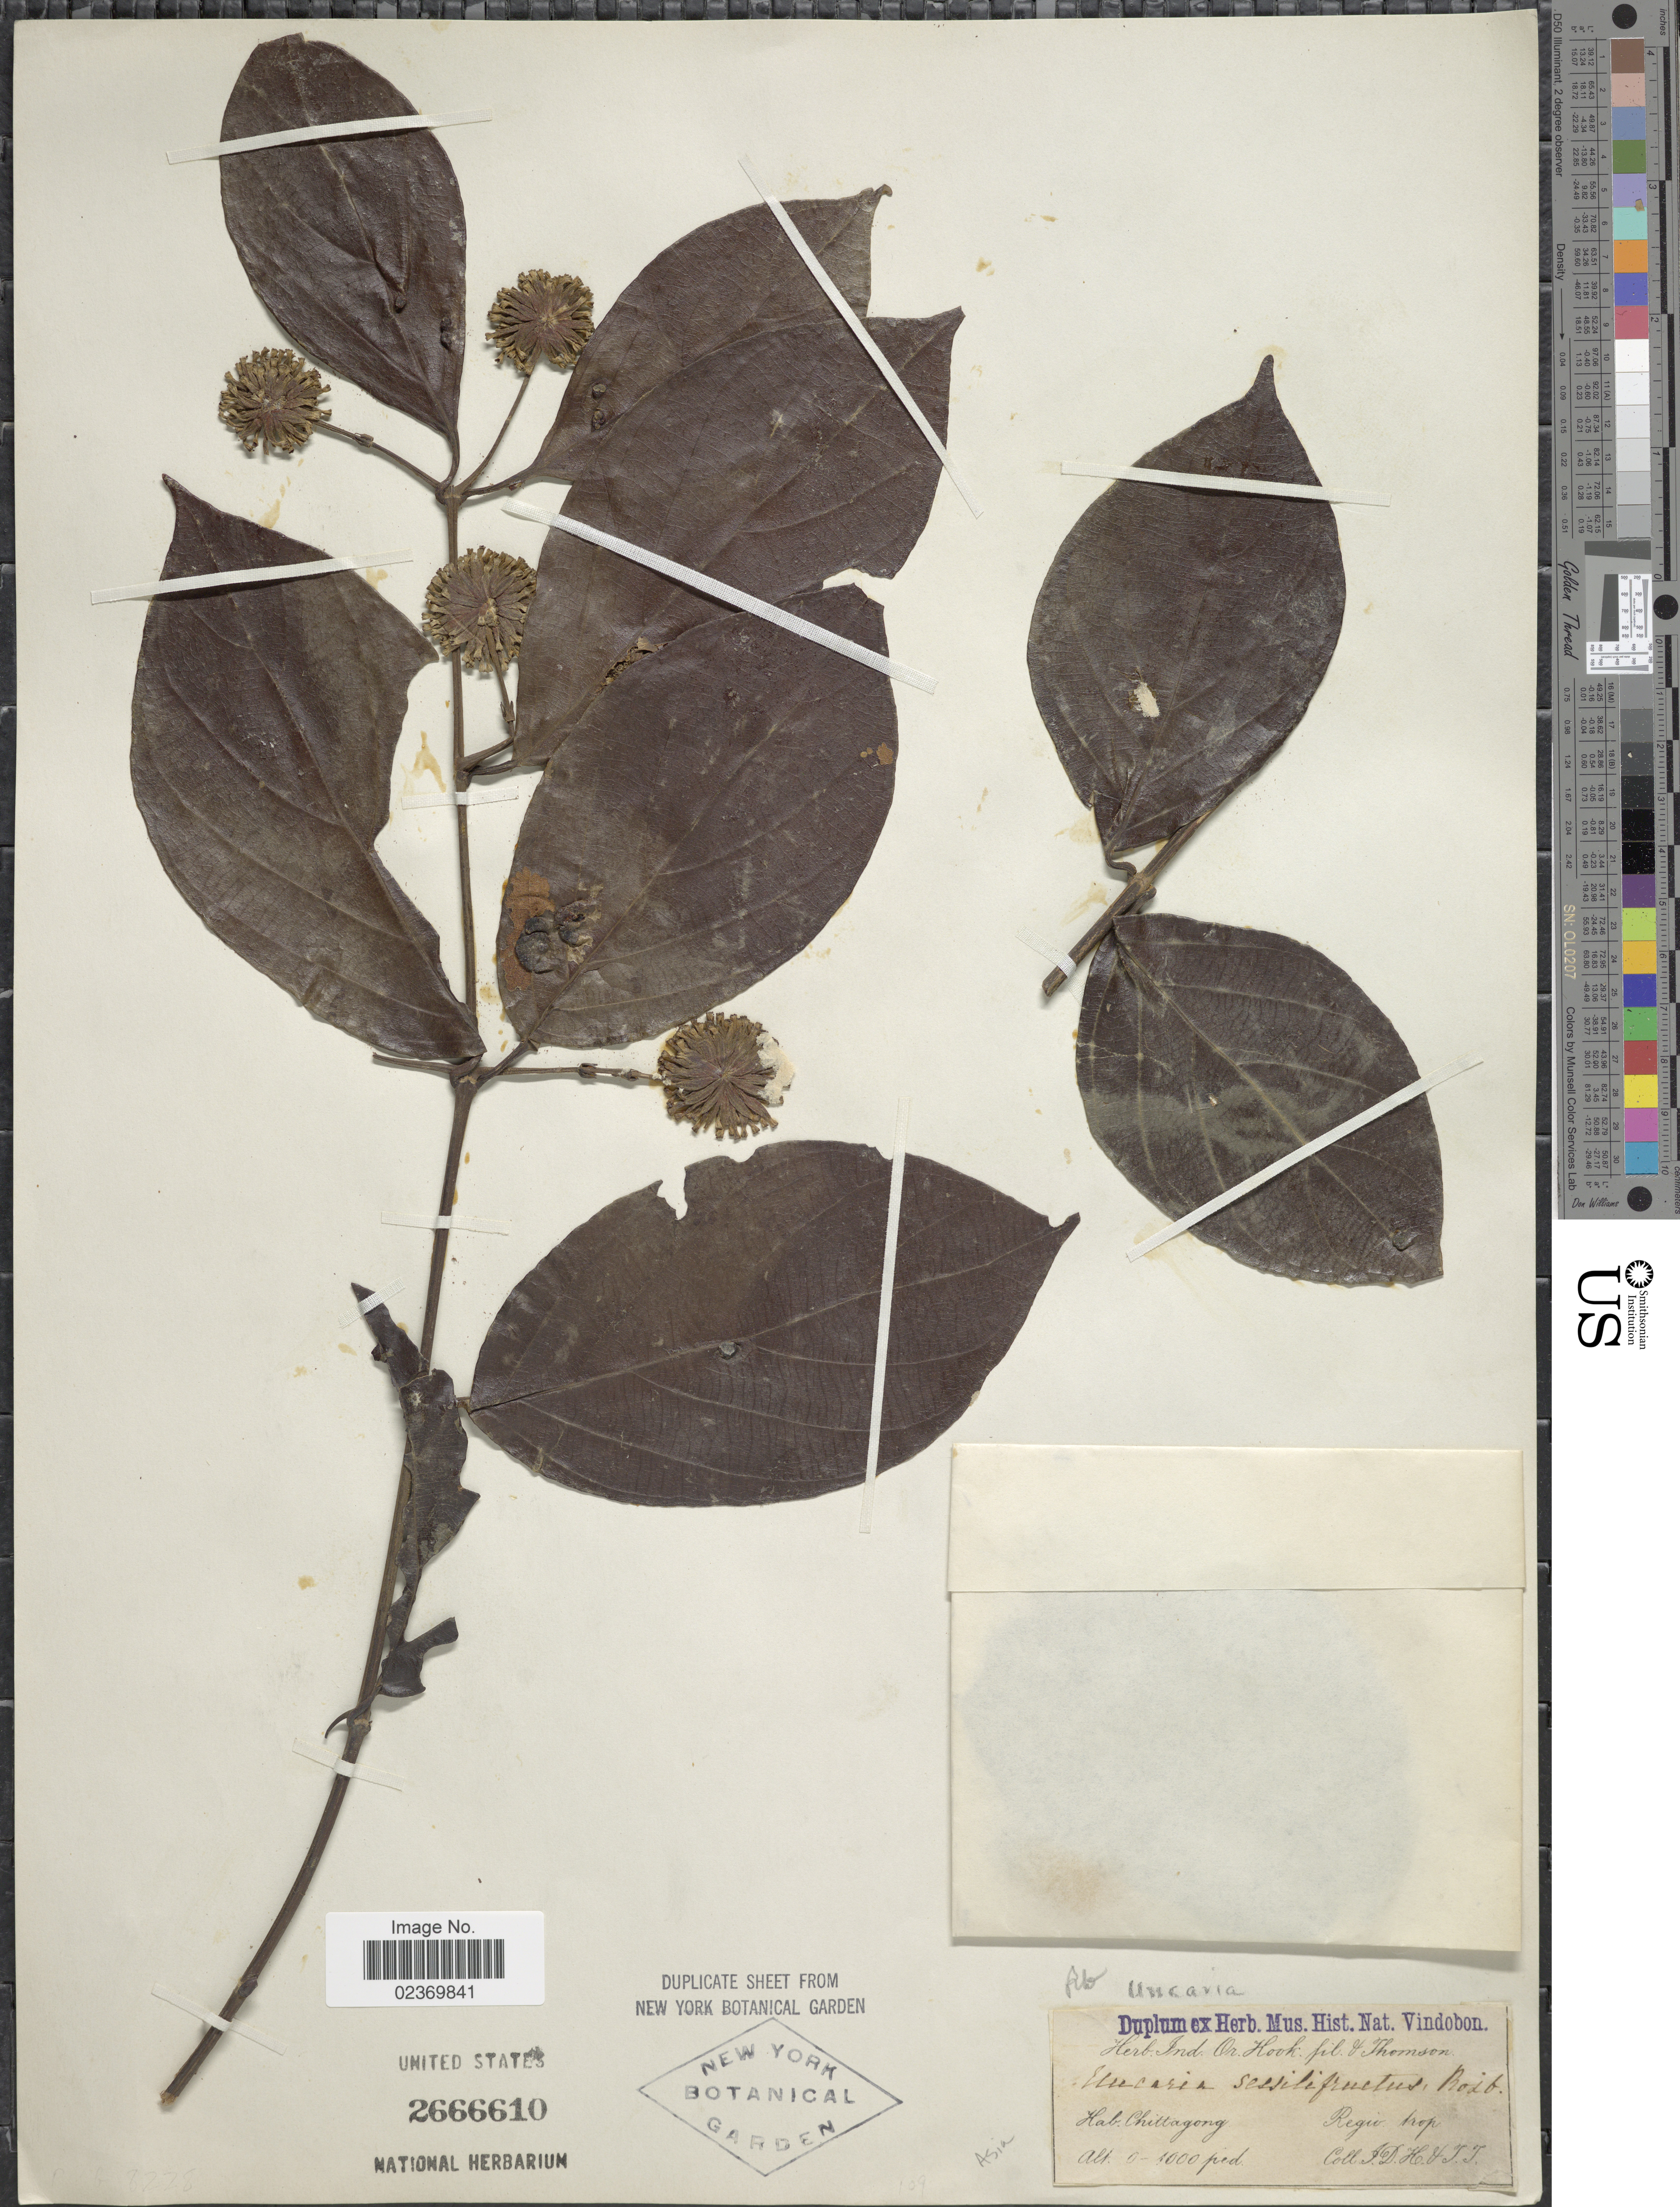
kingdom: Plantae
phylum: Tracheophyta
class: Magnoliopsida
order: Gentianales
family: Rubiaceae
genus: Uncaria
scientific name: Uncaria sessilifructus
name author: Roxb.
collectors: J. D. H. & J. J.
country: Bangladesh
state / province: Chittagong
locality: Chittagong, Regio trop.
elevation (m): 0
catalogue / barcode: US 2666610